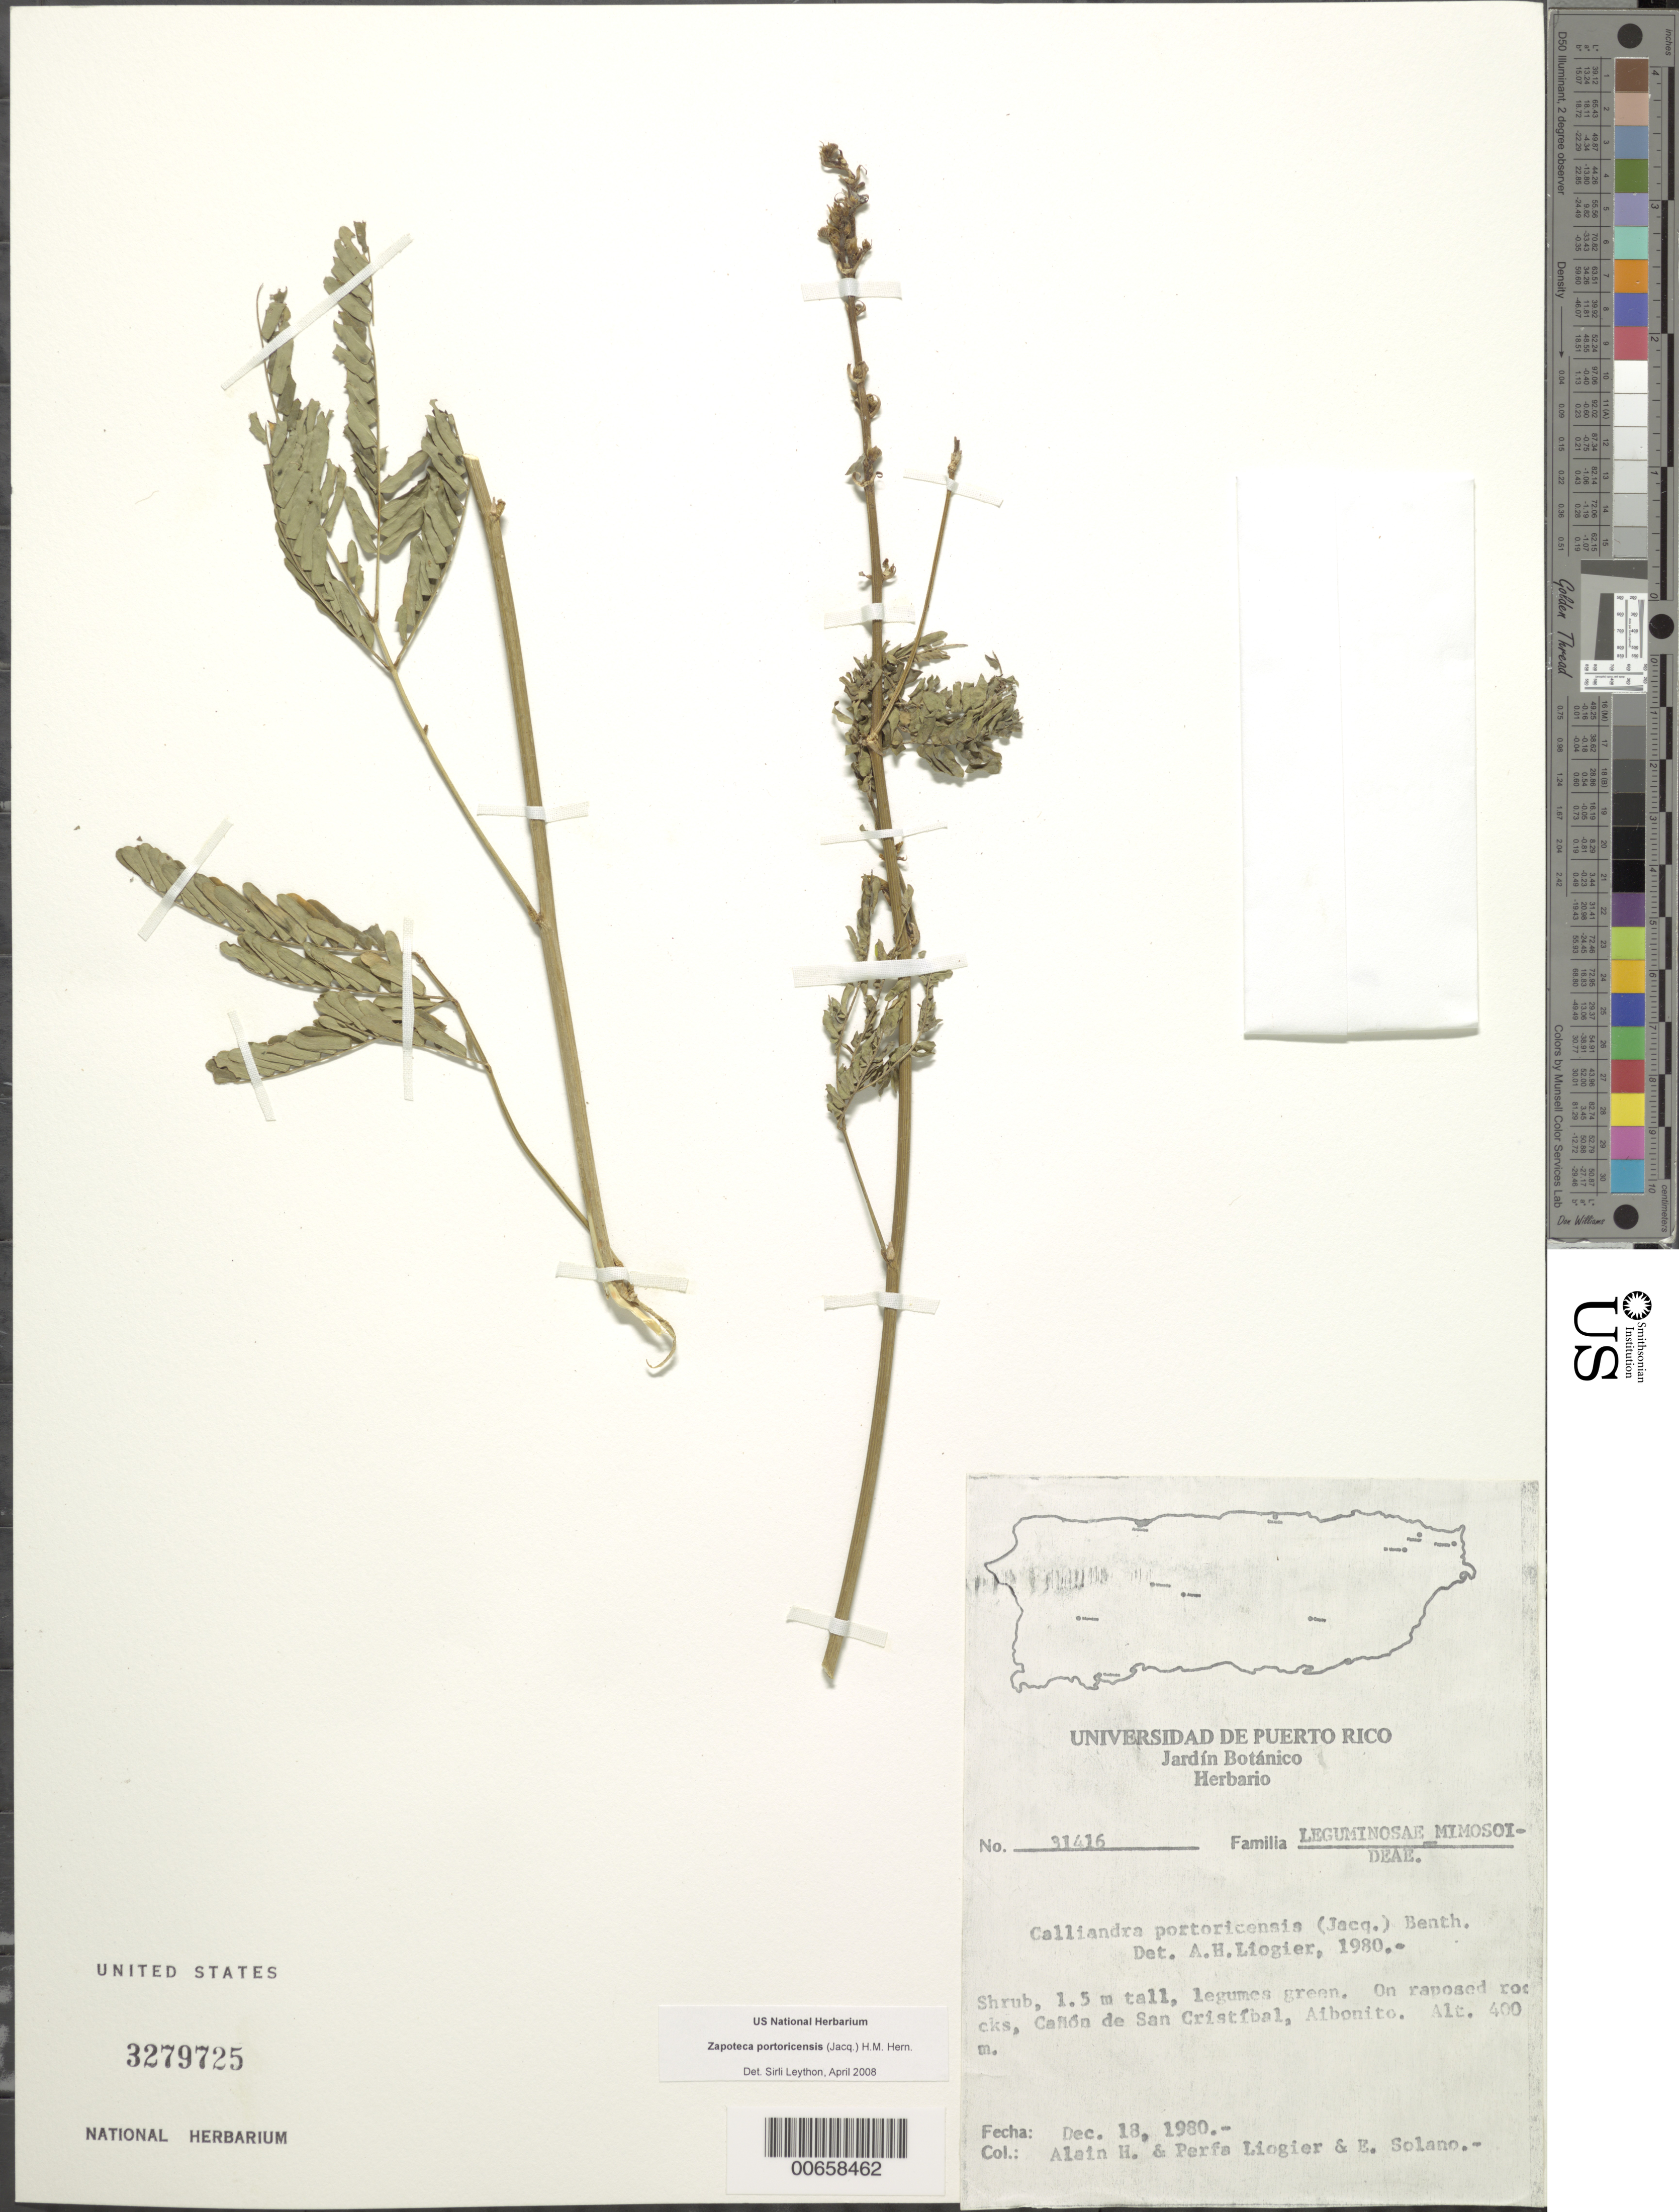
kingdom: Plantae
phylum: Tracheophyta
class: Magnoliopsida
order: Fabales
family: Fabaceae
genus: Zapoteca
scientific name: Zapoteca portoricensis subsp. portoricensis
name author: (Jacq.) H.M. Hern.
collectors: A. H. Liogier, M. P. Liogier & E. Solano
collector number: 31416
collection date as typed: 18 Dec 1980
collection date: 1980-12-18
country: Puerto Rico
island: Greater Antilles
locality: Aibonito, Canon de San Cristibal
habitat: On raposed rocks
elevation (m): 400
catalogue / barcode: US 3279725